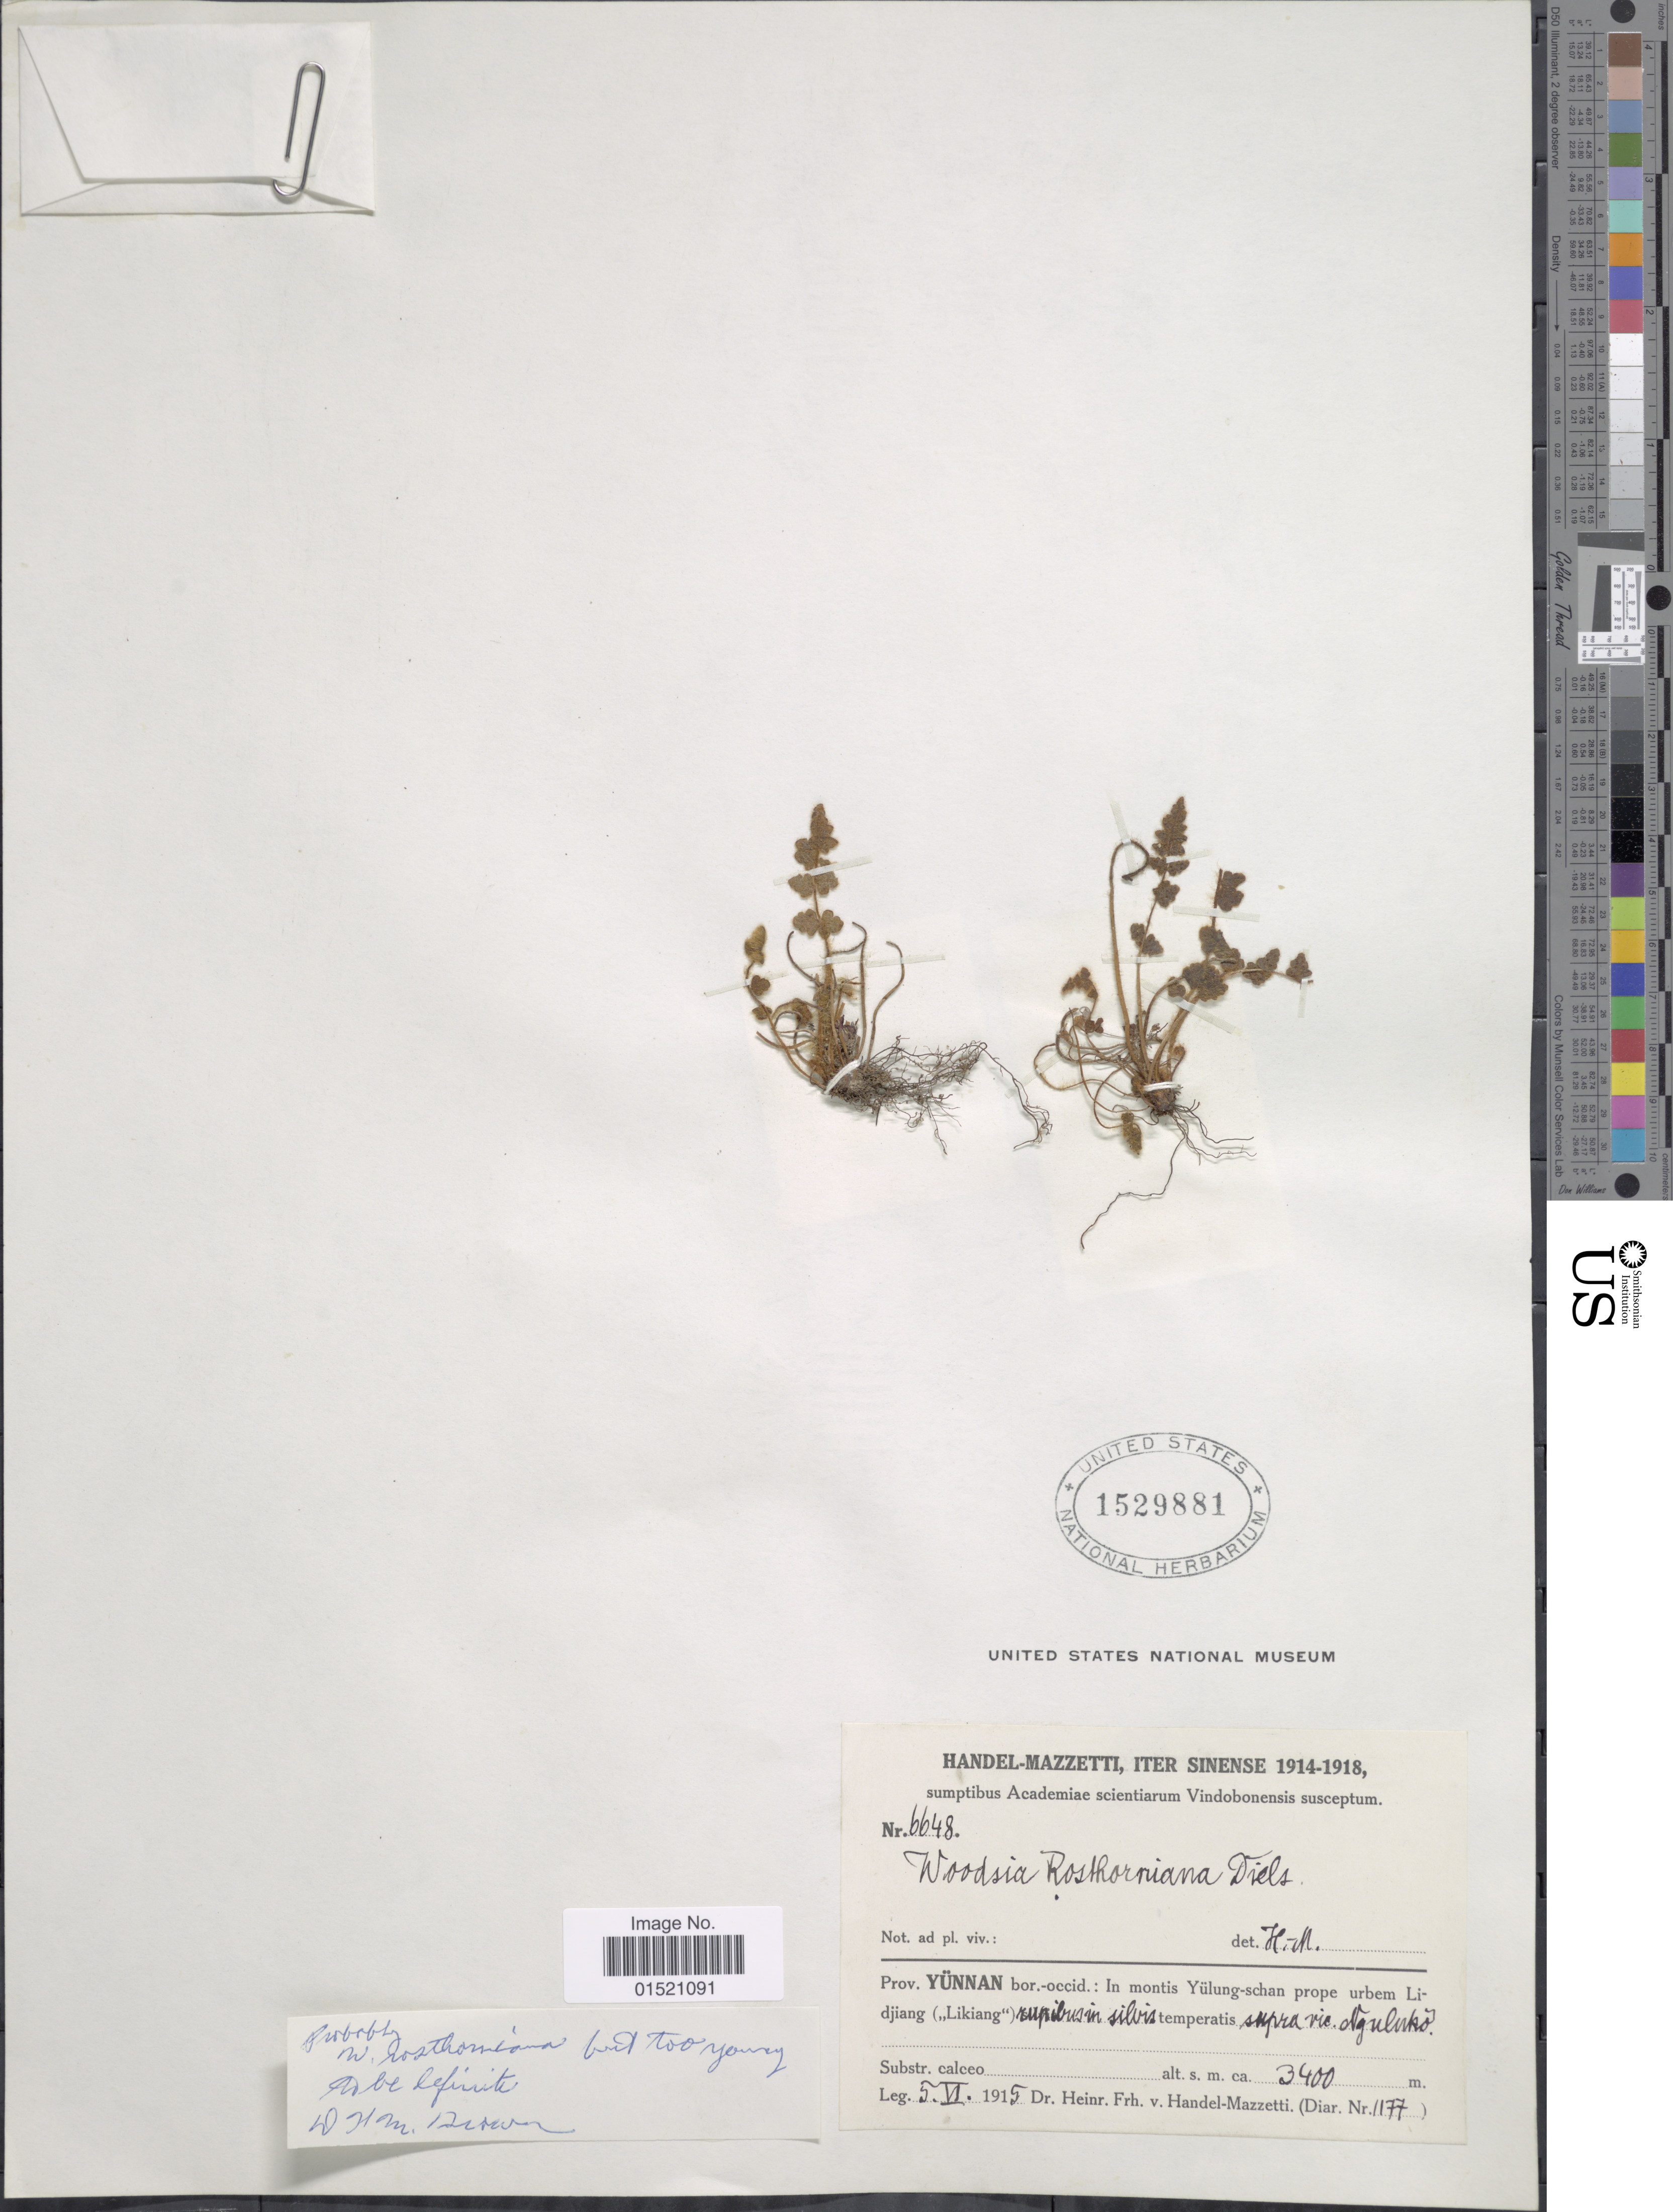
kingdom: Plantae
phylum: Tracheophyta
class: Polypodiopsida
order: Polypodiales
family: Woodsiaceae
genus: Woodsia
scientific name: Woodsia rosthorniana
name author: Diels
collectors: H. Handel-Mazzetti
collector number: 6648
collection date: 1915-06-05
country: China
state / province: Yunnan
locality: Prov. Yünnan bor.-occid: In montis Yülung-schan prope urbem Lidjian (,,Likiang') rupibus silvis temperatis supra vic [illegible text]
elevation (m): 3400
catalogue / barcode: US 1529881